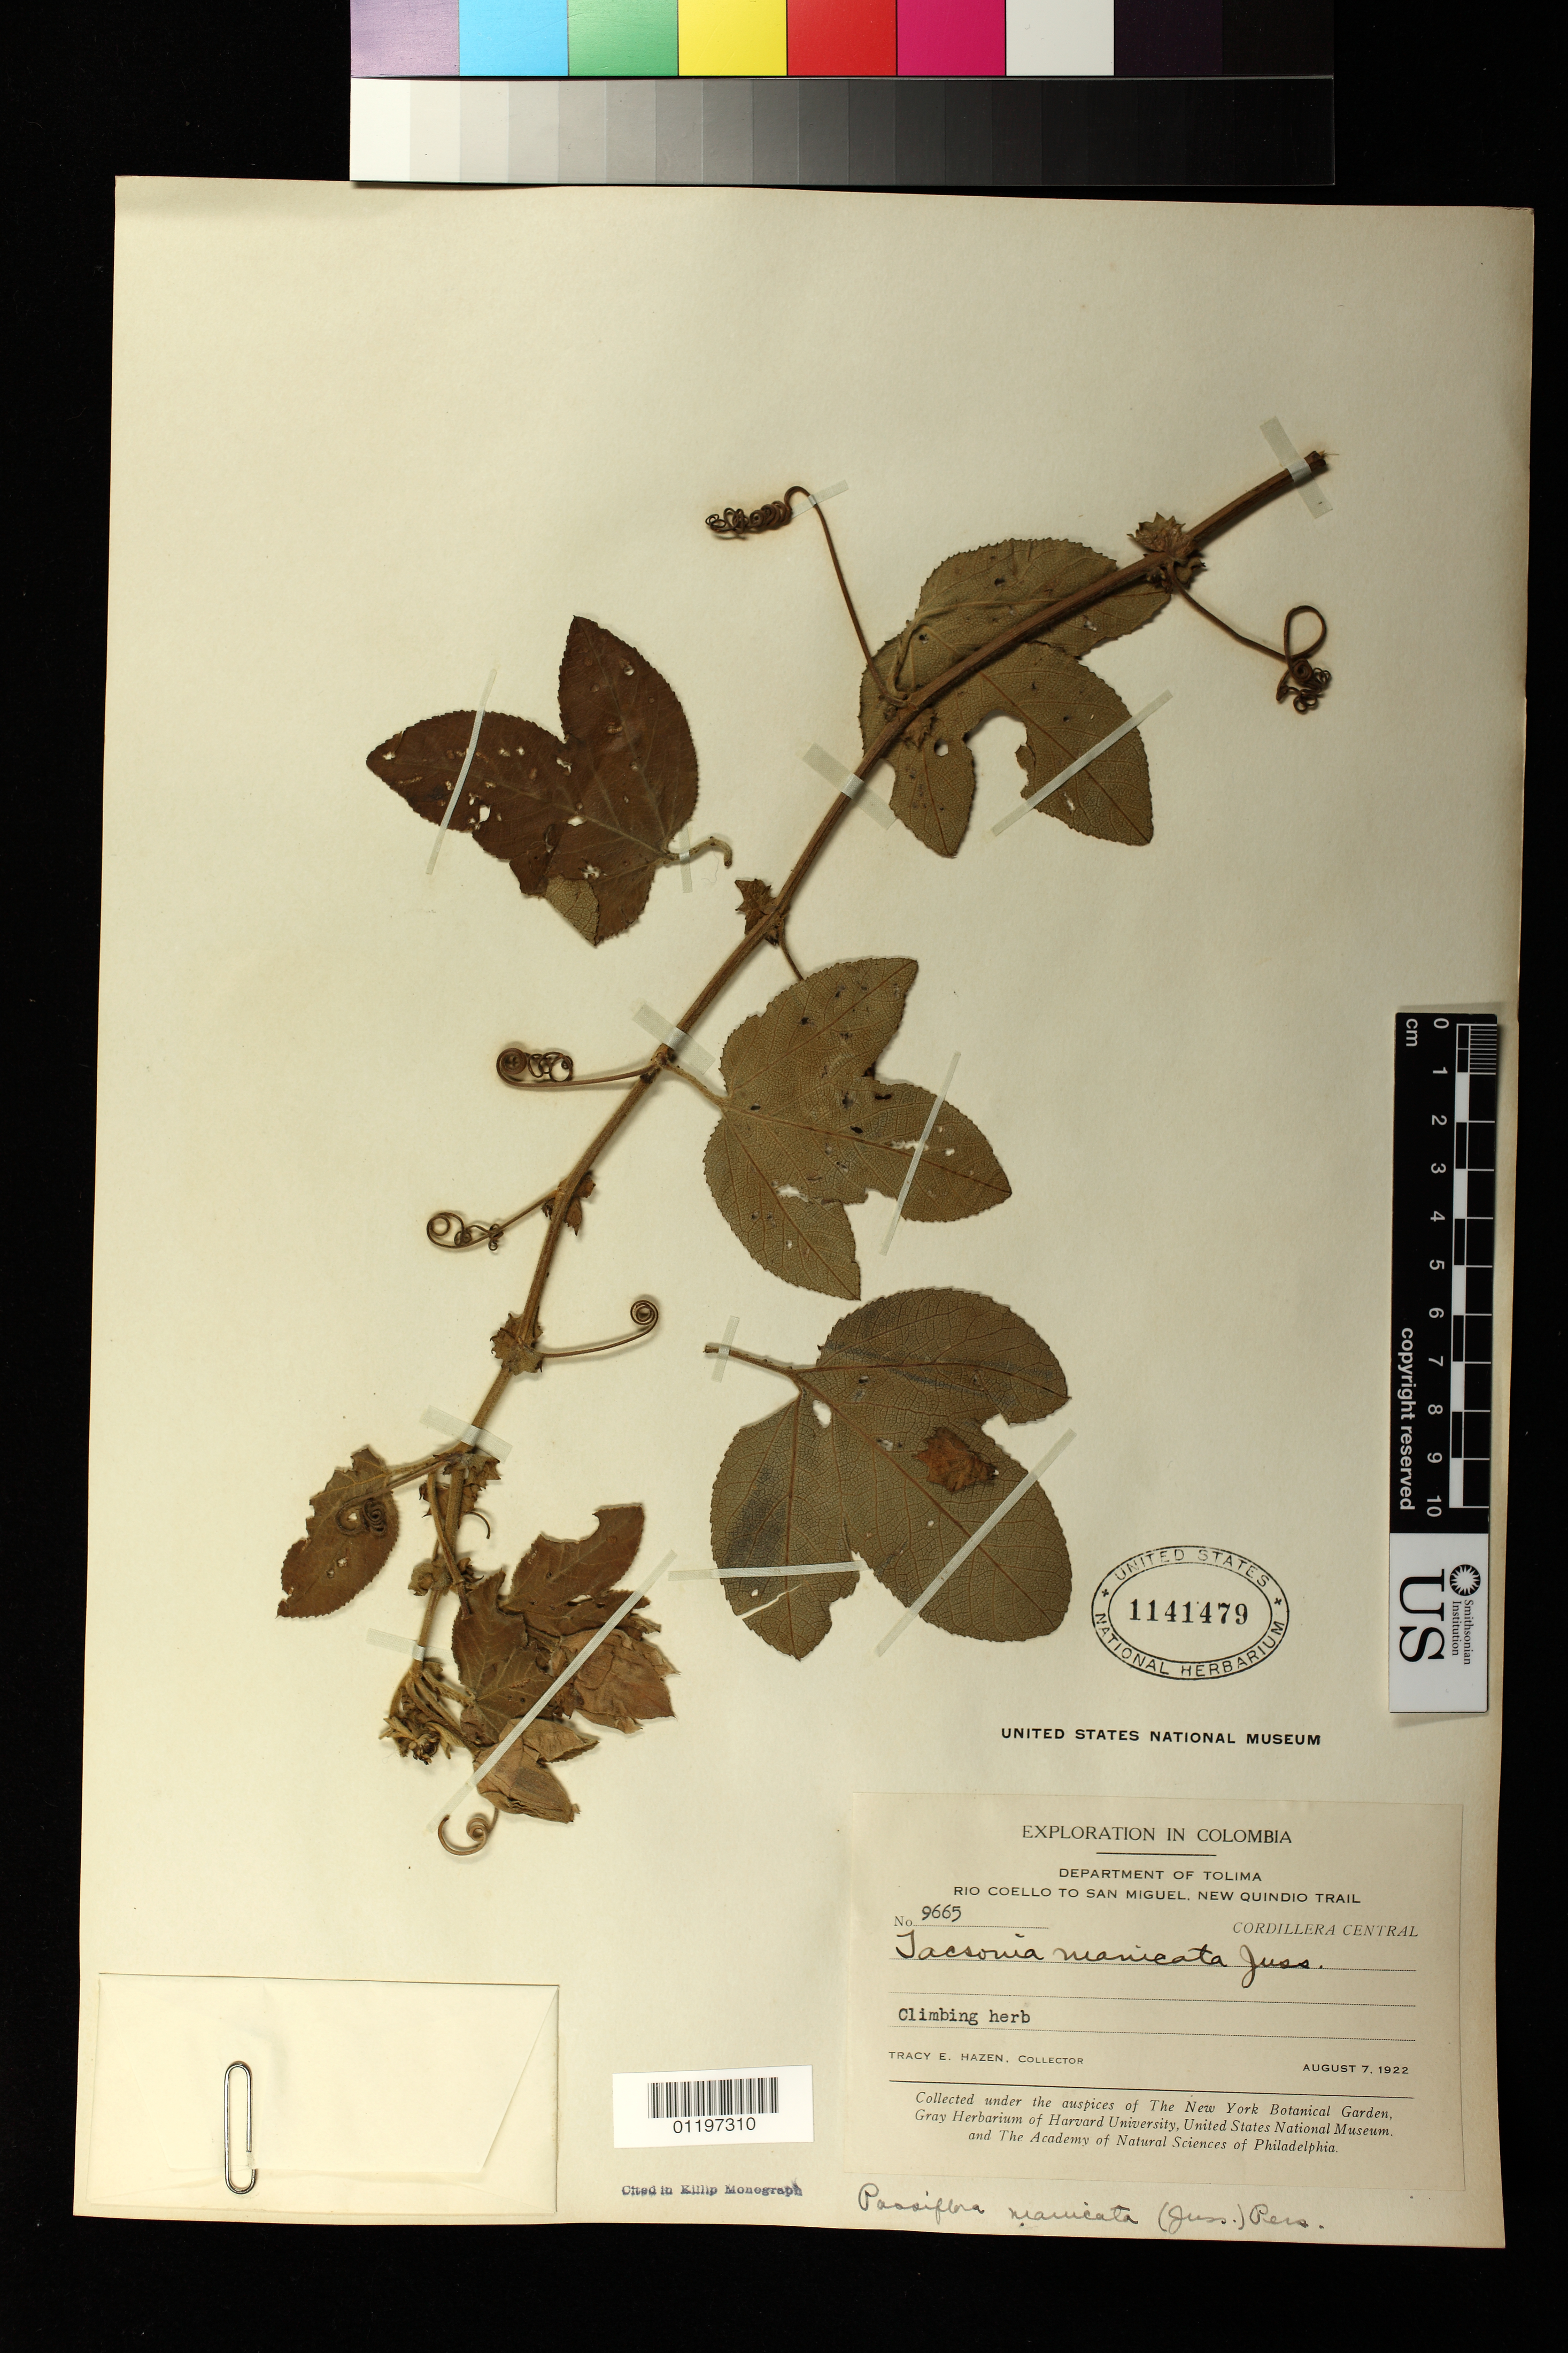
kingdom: Plantae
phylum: Tracheophyta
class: Magnoliopsida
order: Malpighiales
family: Passifloraceae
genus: Passiflora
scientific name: Passiflora manicata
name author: (Juss.) Pers.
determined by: Killip, Ellsworth P.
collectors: T. E. Hazen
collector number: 9665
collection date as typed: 07 Aug 1922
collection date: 1922-08-07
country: Colombia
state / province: Tolima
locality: Rio Coello to Sal Miguel, new Quindo Trail, Cordillera Central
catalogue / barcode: US 1141479